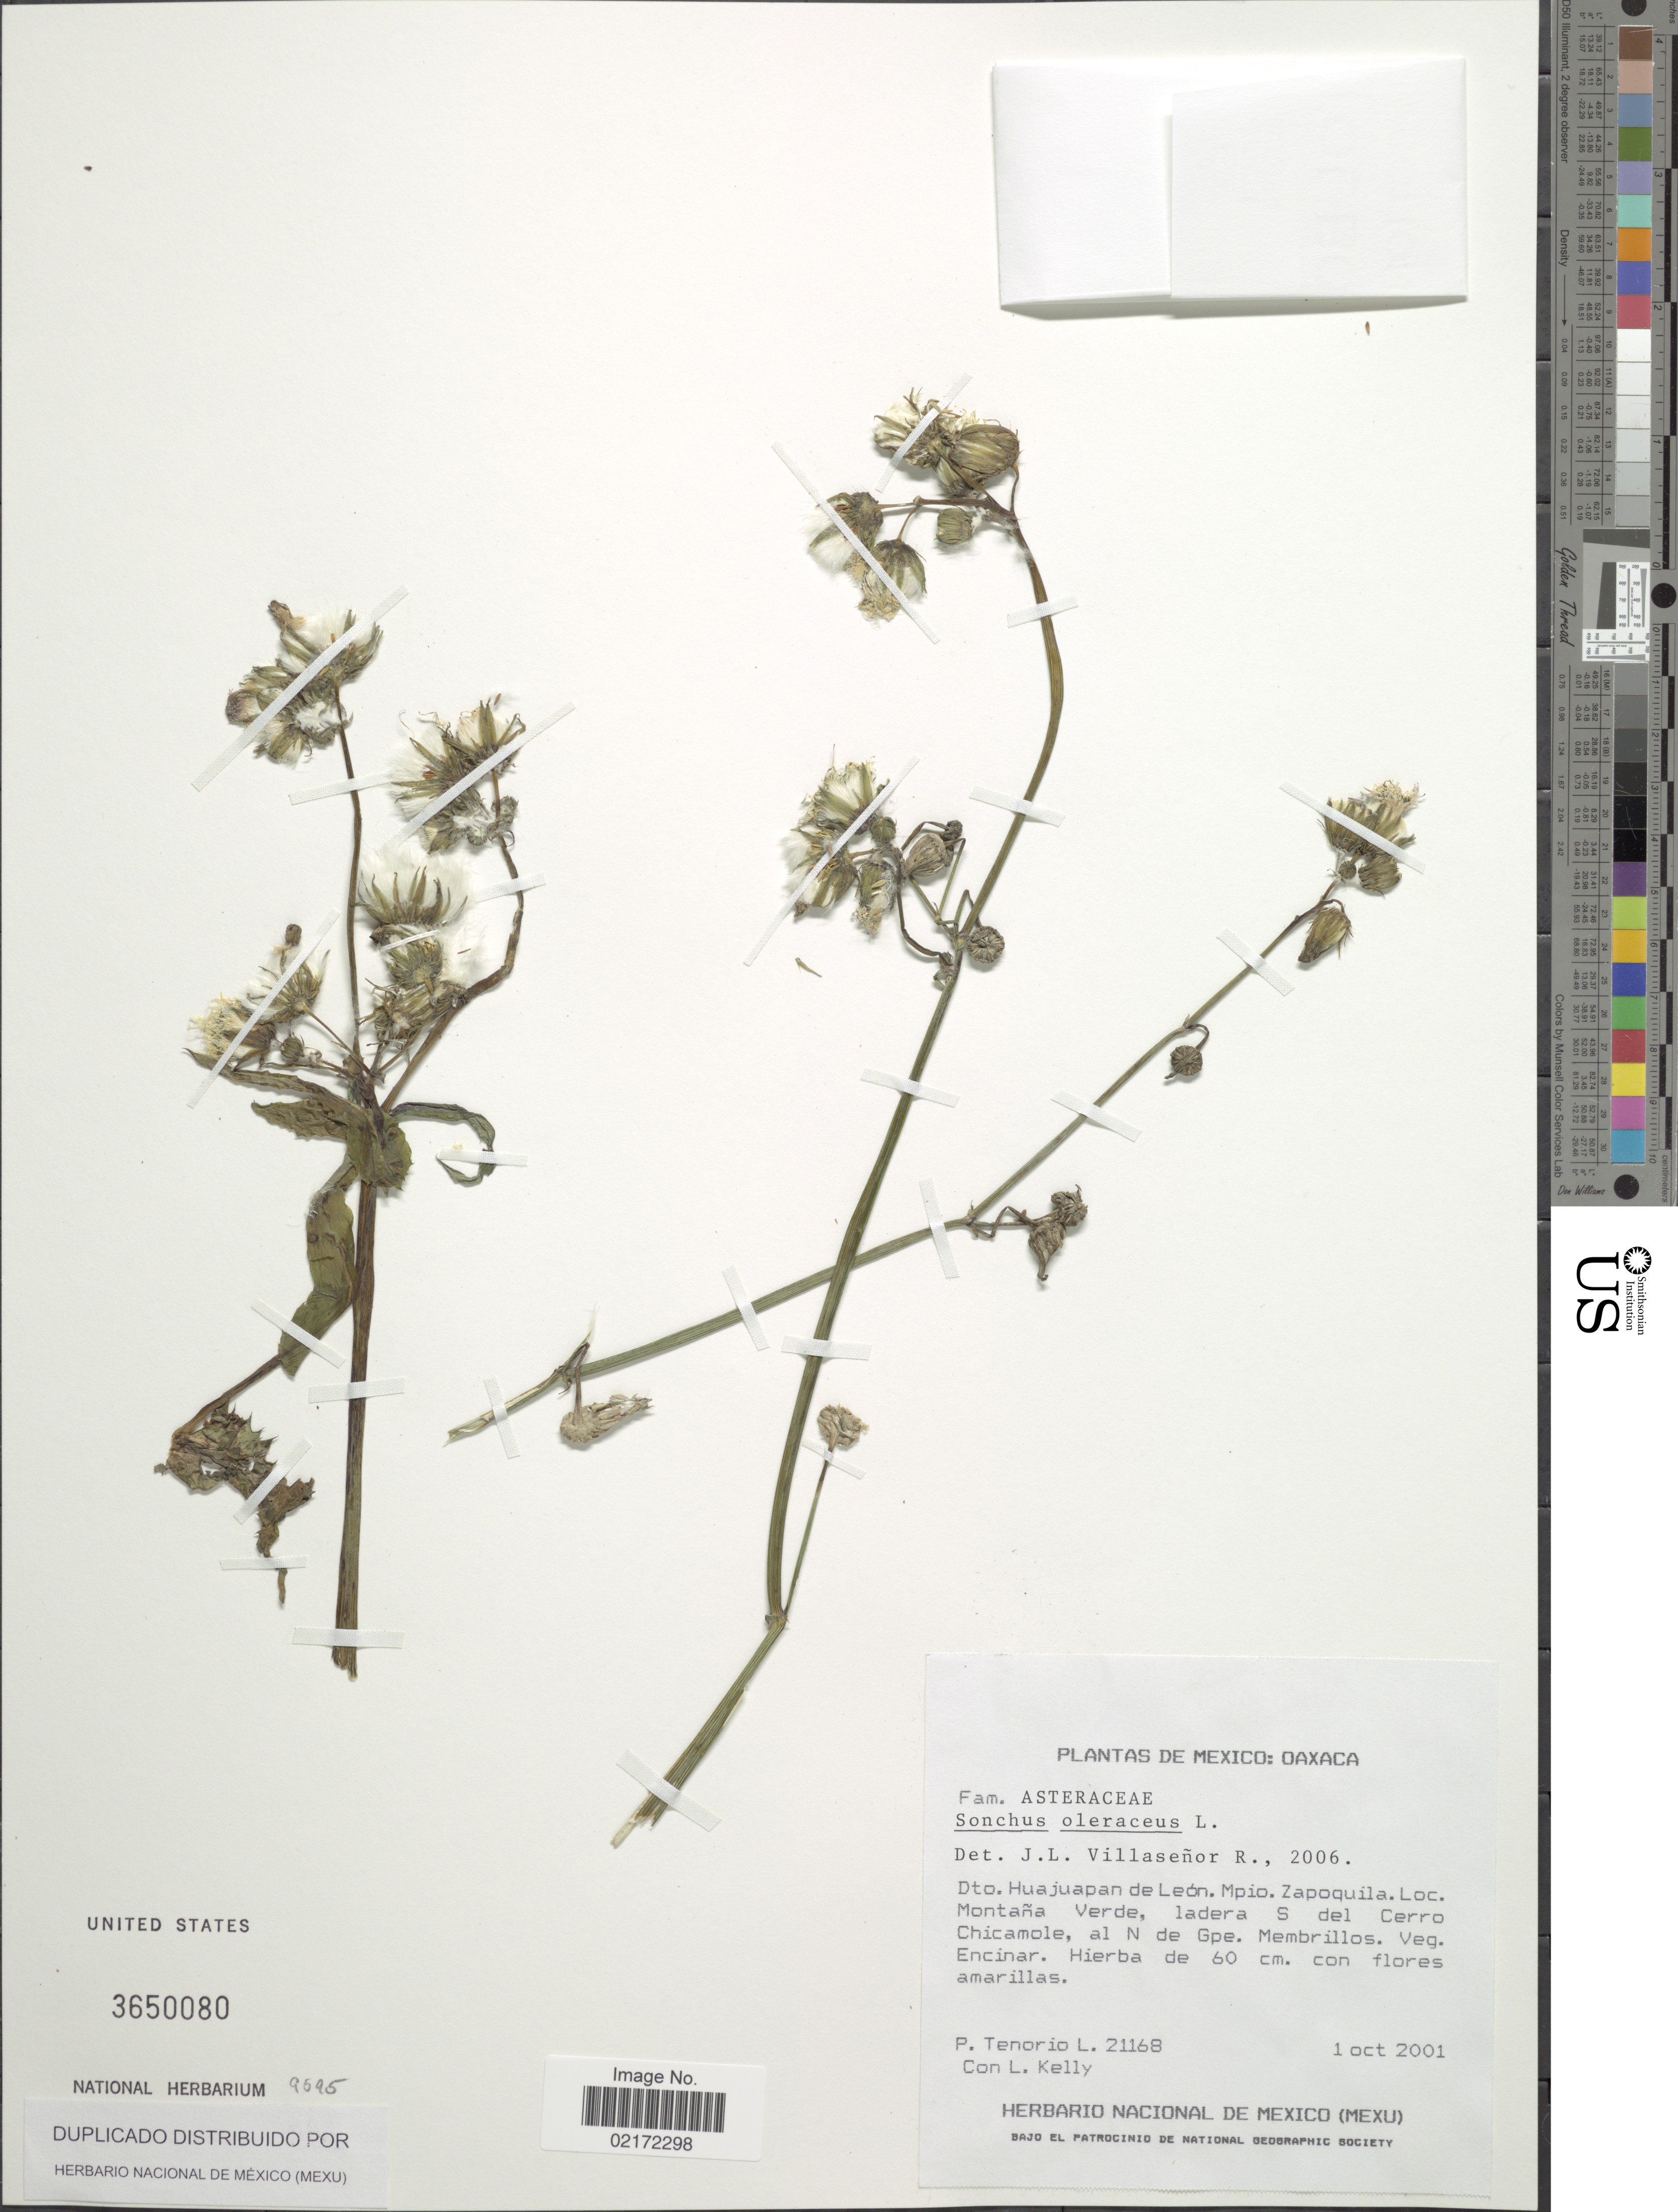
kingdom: Plantae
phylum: Tracheophyta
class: Magnoliopsida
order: Asterales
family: Asteraceae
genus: Sonchus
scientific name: Sonchus oleraceus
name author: L.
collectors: P. Tenorio L. & L. Kelly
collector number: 21168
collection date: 2001-10-01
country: Mexico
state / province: Oaxaca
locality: Dto. Huajuapan de León. Mpio. Zapoquila. Loc. Montaña Verde, ladera S del Cerro Chicamole, al N de Gpe. Membrillos.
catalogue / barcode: US 3650080